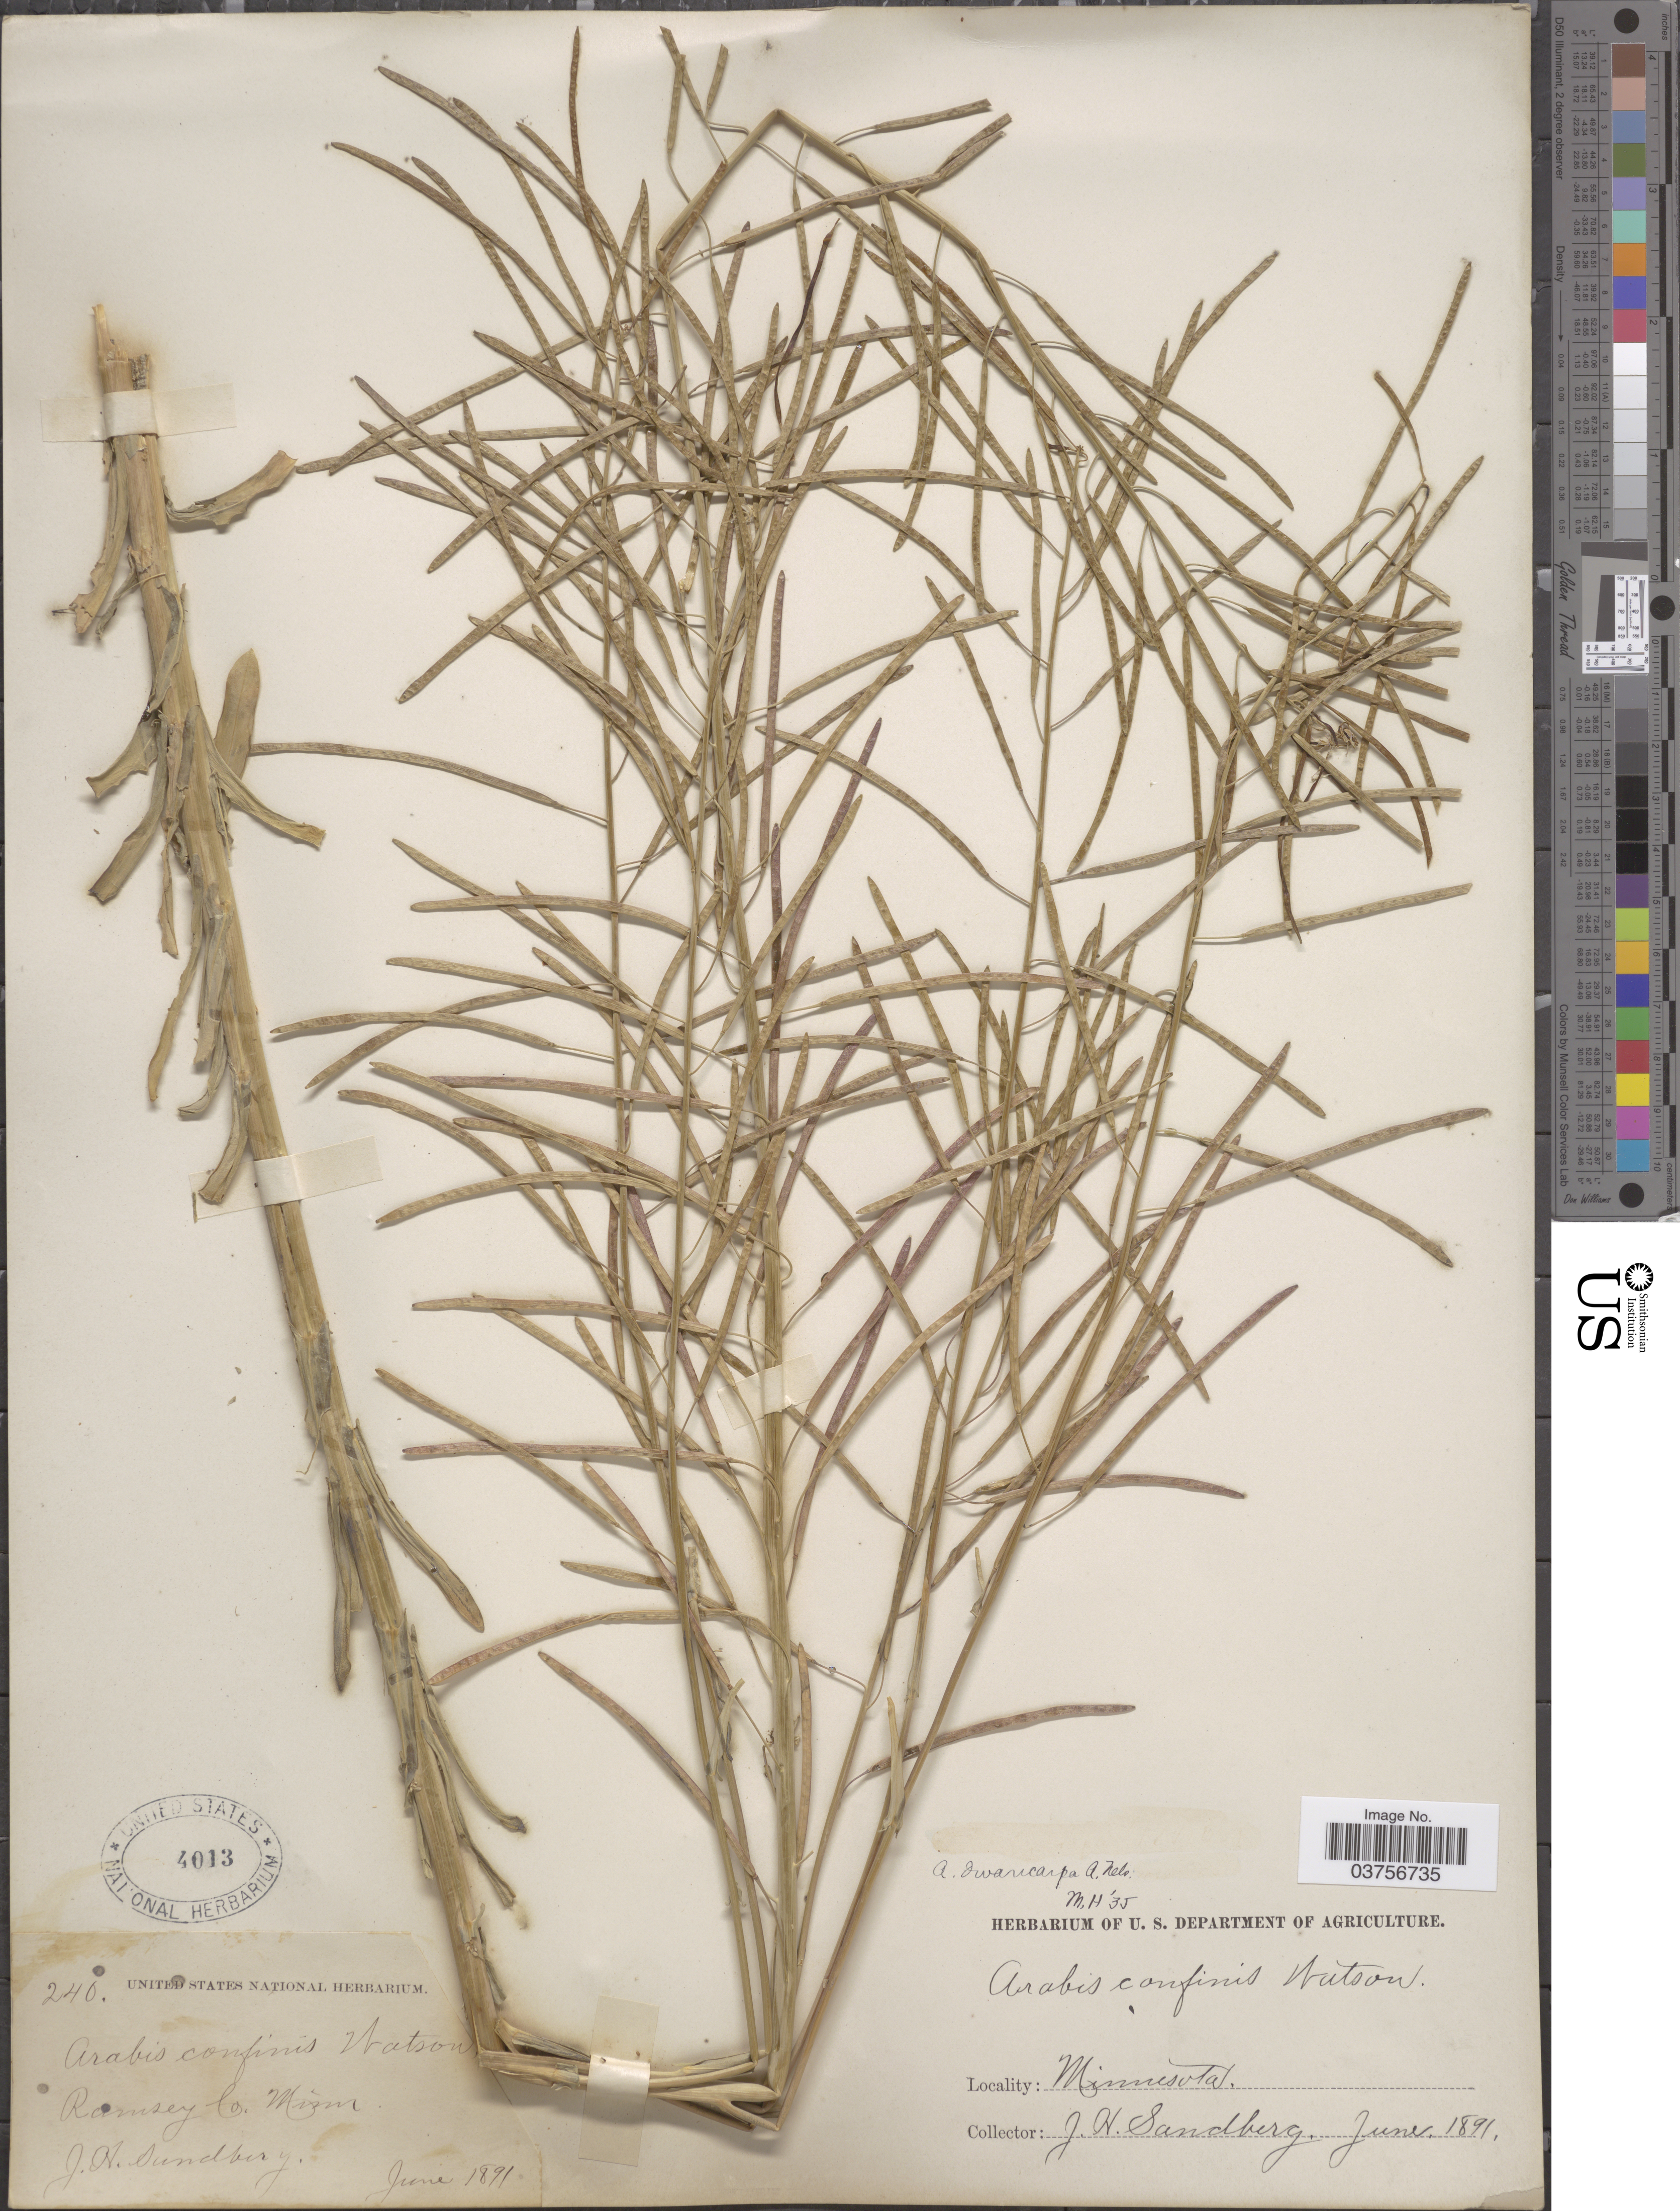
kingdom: Plantae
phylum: Tracheophyta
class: Magnoliopsida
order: Brassicales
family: Brassicaceae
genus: Arabis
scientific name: Arabis divaricarpa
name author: A. Nelson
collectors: J. H. Sandberg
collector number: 240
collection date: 1891-06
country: United States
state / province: Minnesota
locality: Ramsey Co.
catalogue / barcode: US 4013